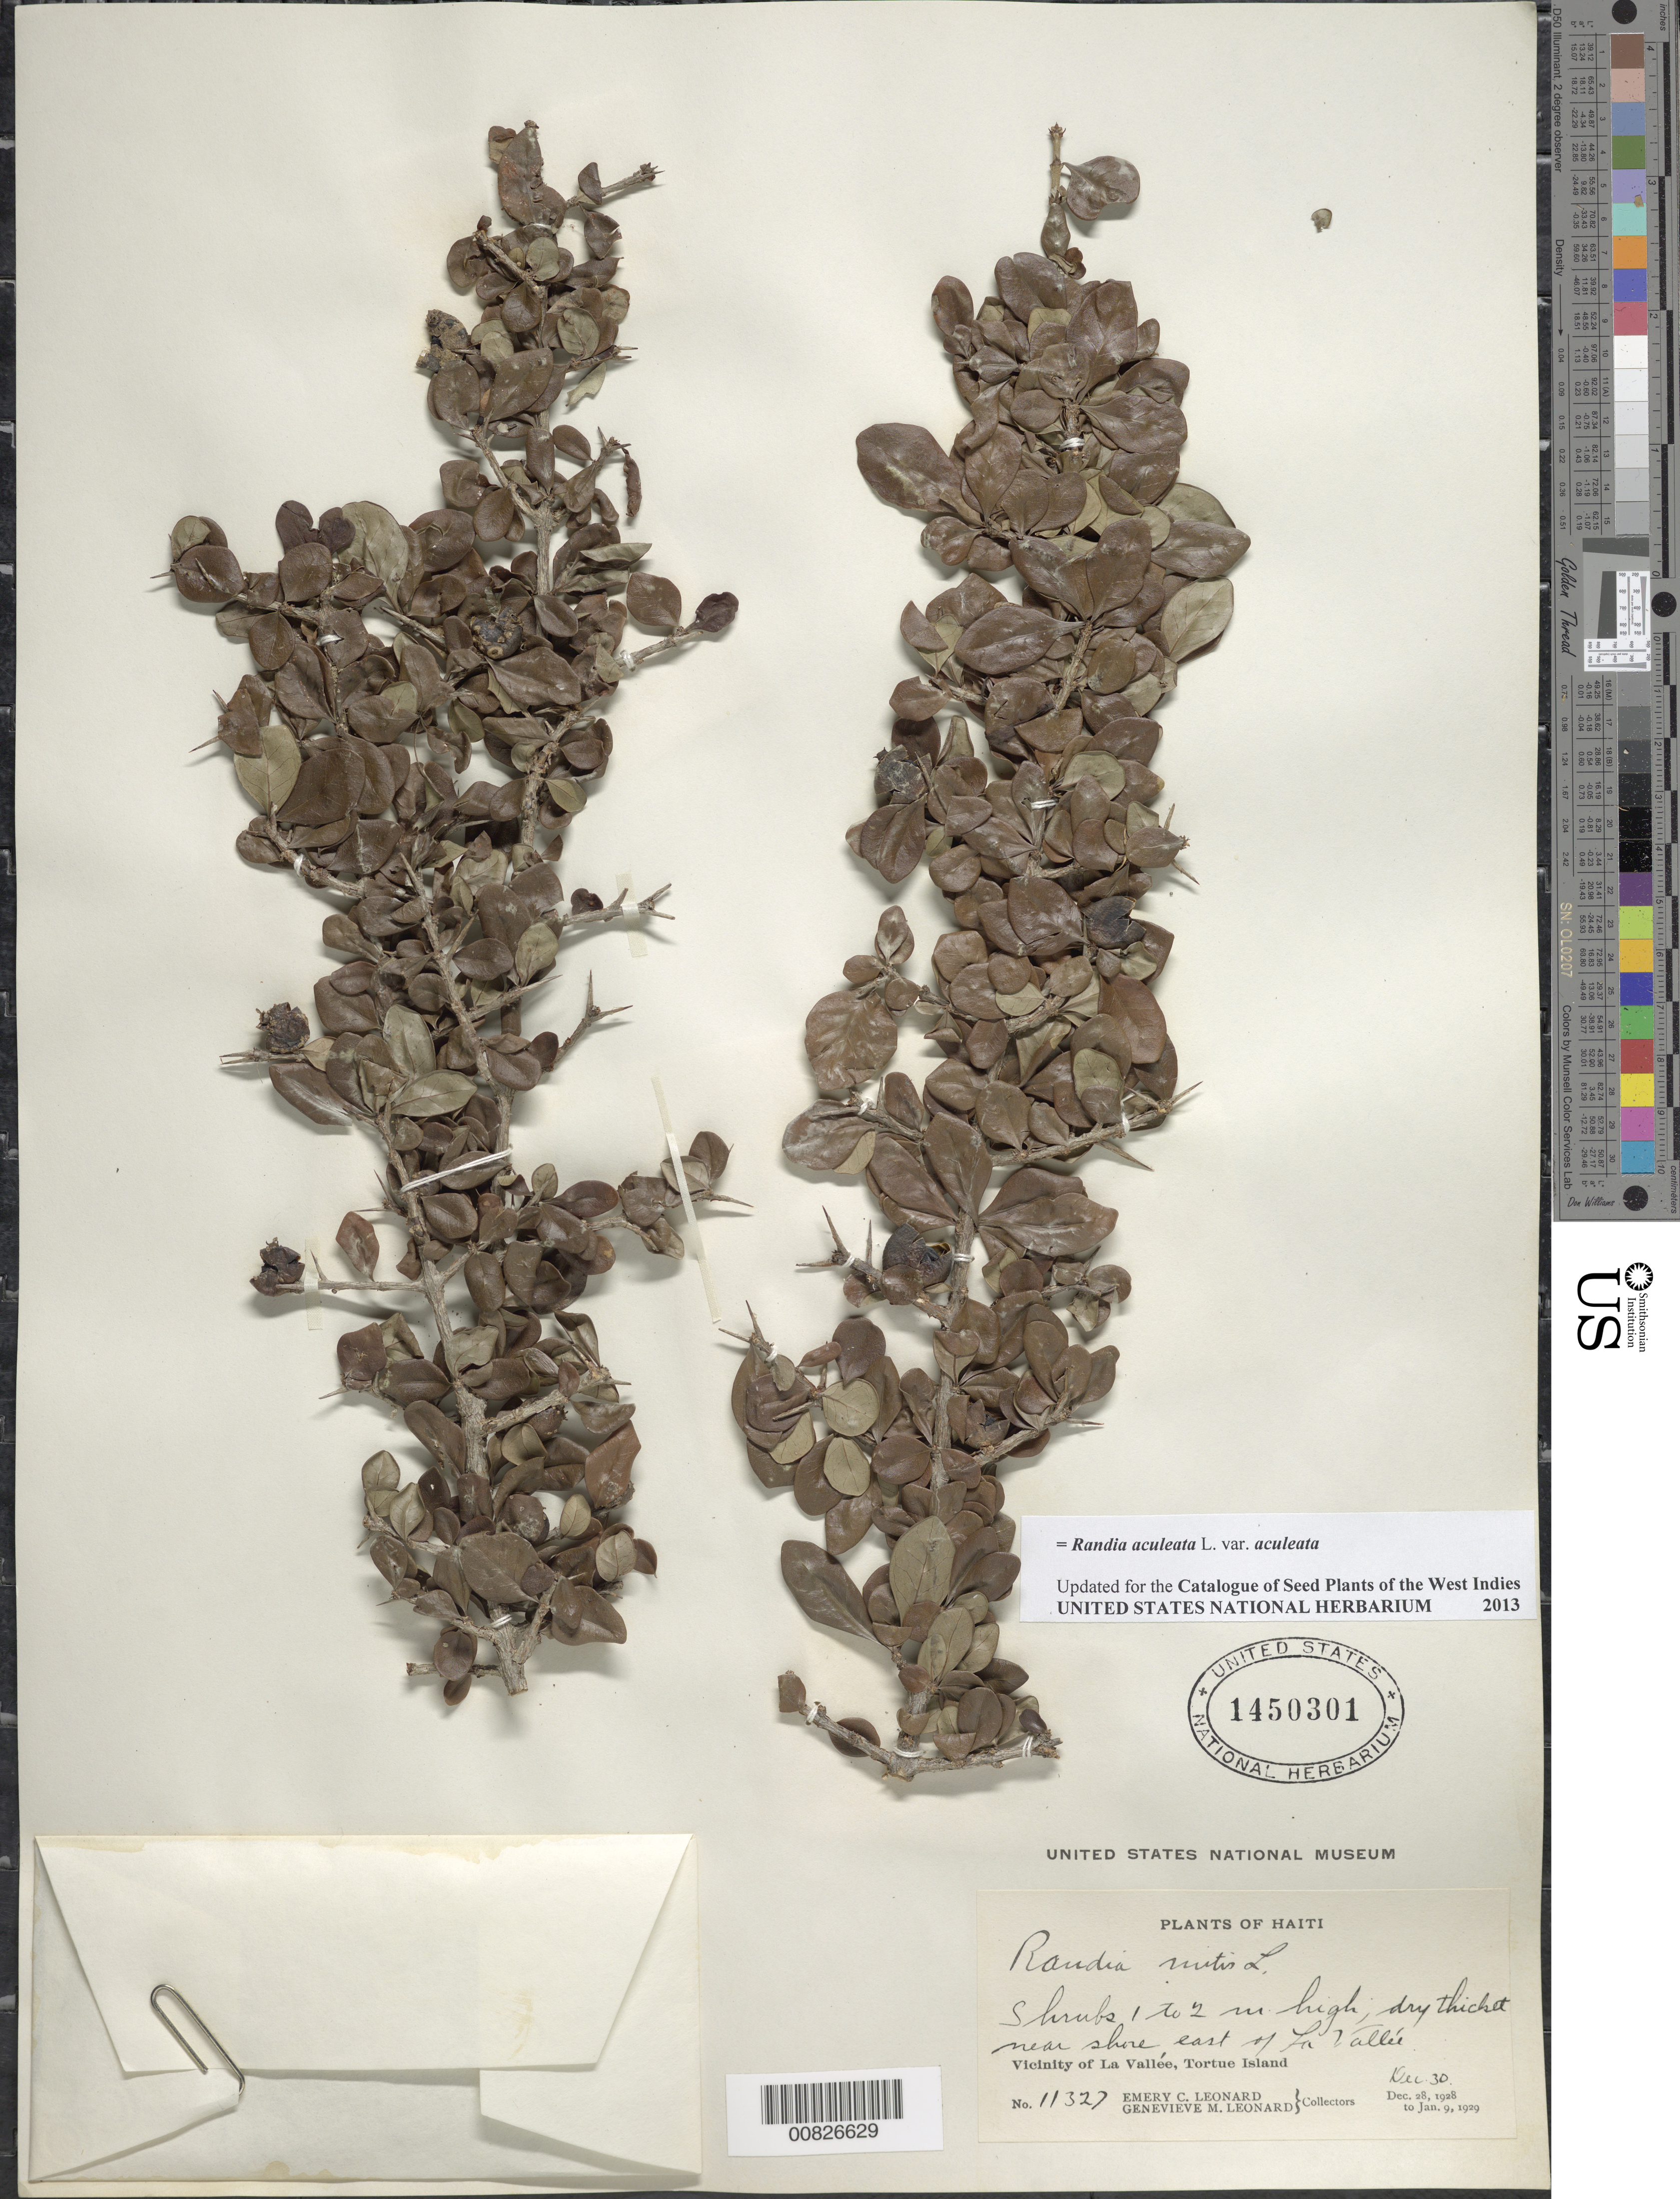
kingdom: Plantae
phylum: Tracheophyta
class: Magnoliopsida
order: Gentianales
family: Rubiaceae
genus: Randia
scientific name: Randia aculeata var. aculeata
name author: L.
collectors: E. C. Leonard & G. M. Leonard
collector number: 11327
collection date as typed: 30 Dec 1928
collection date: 1928-12-30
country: Haiti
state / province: Nord-Ouest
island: Île de la Tortue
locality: Vicinity of La Vallée, E of city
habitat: Dry thicket near shore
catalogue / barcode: US 1450301